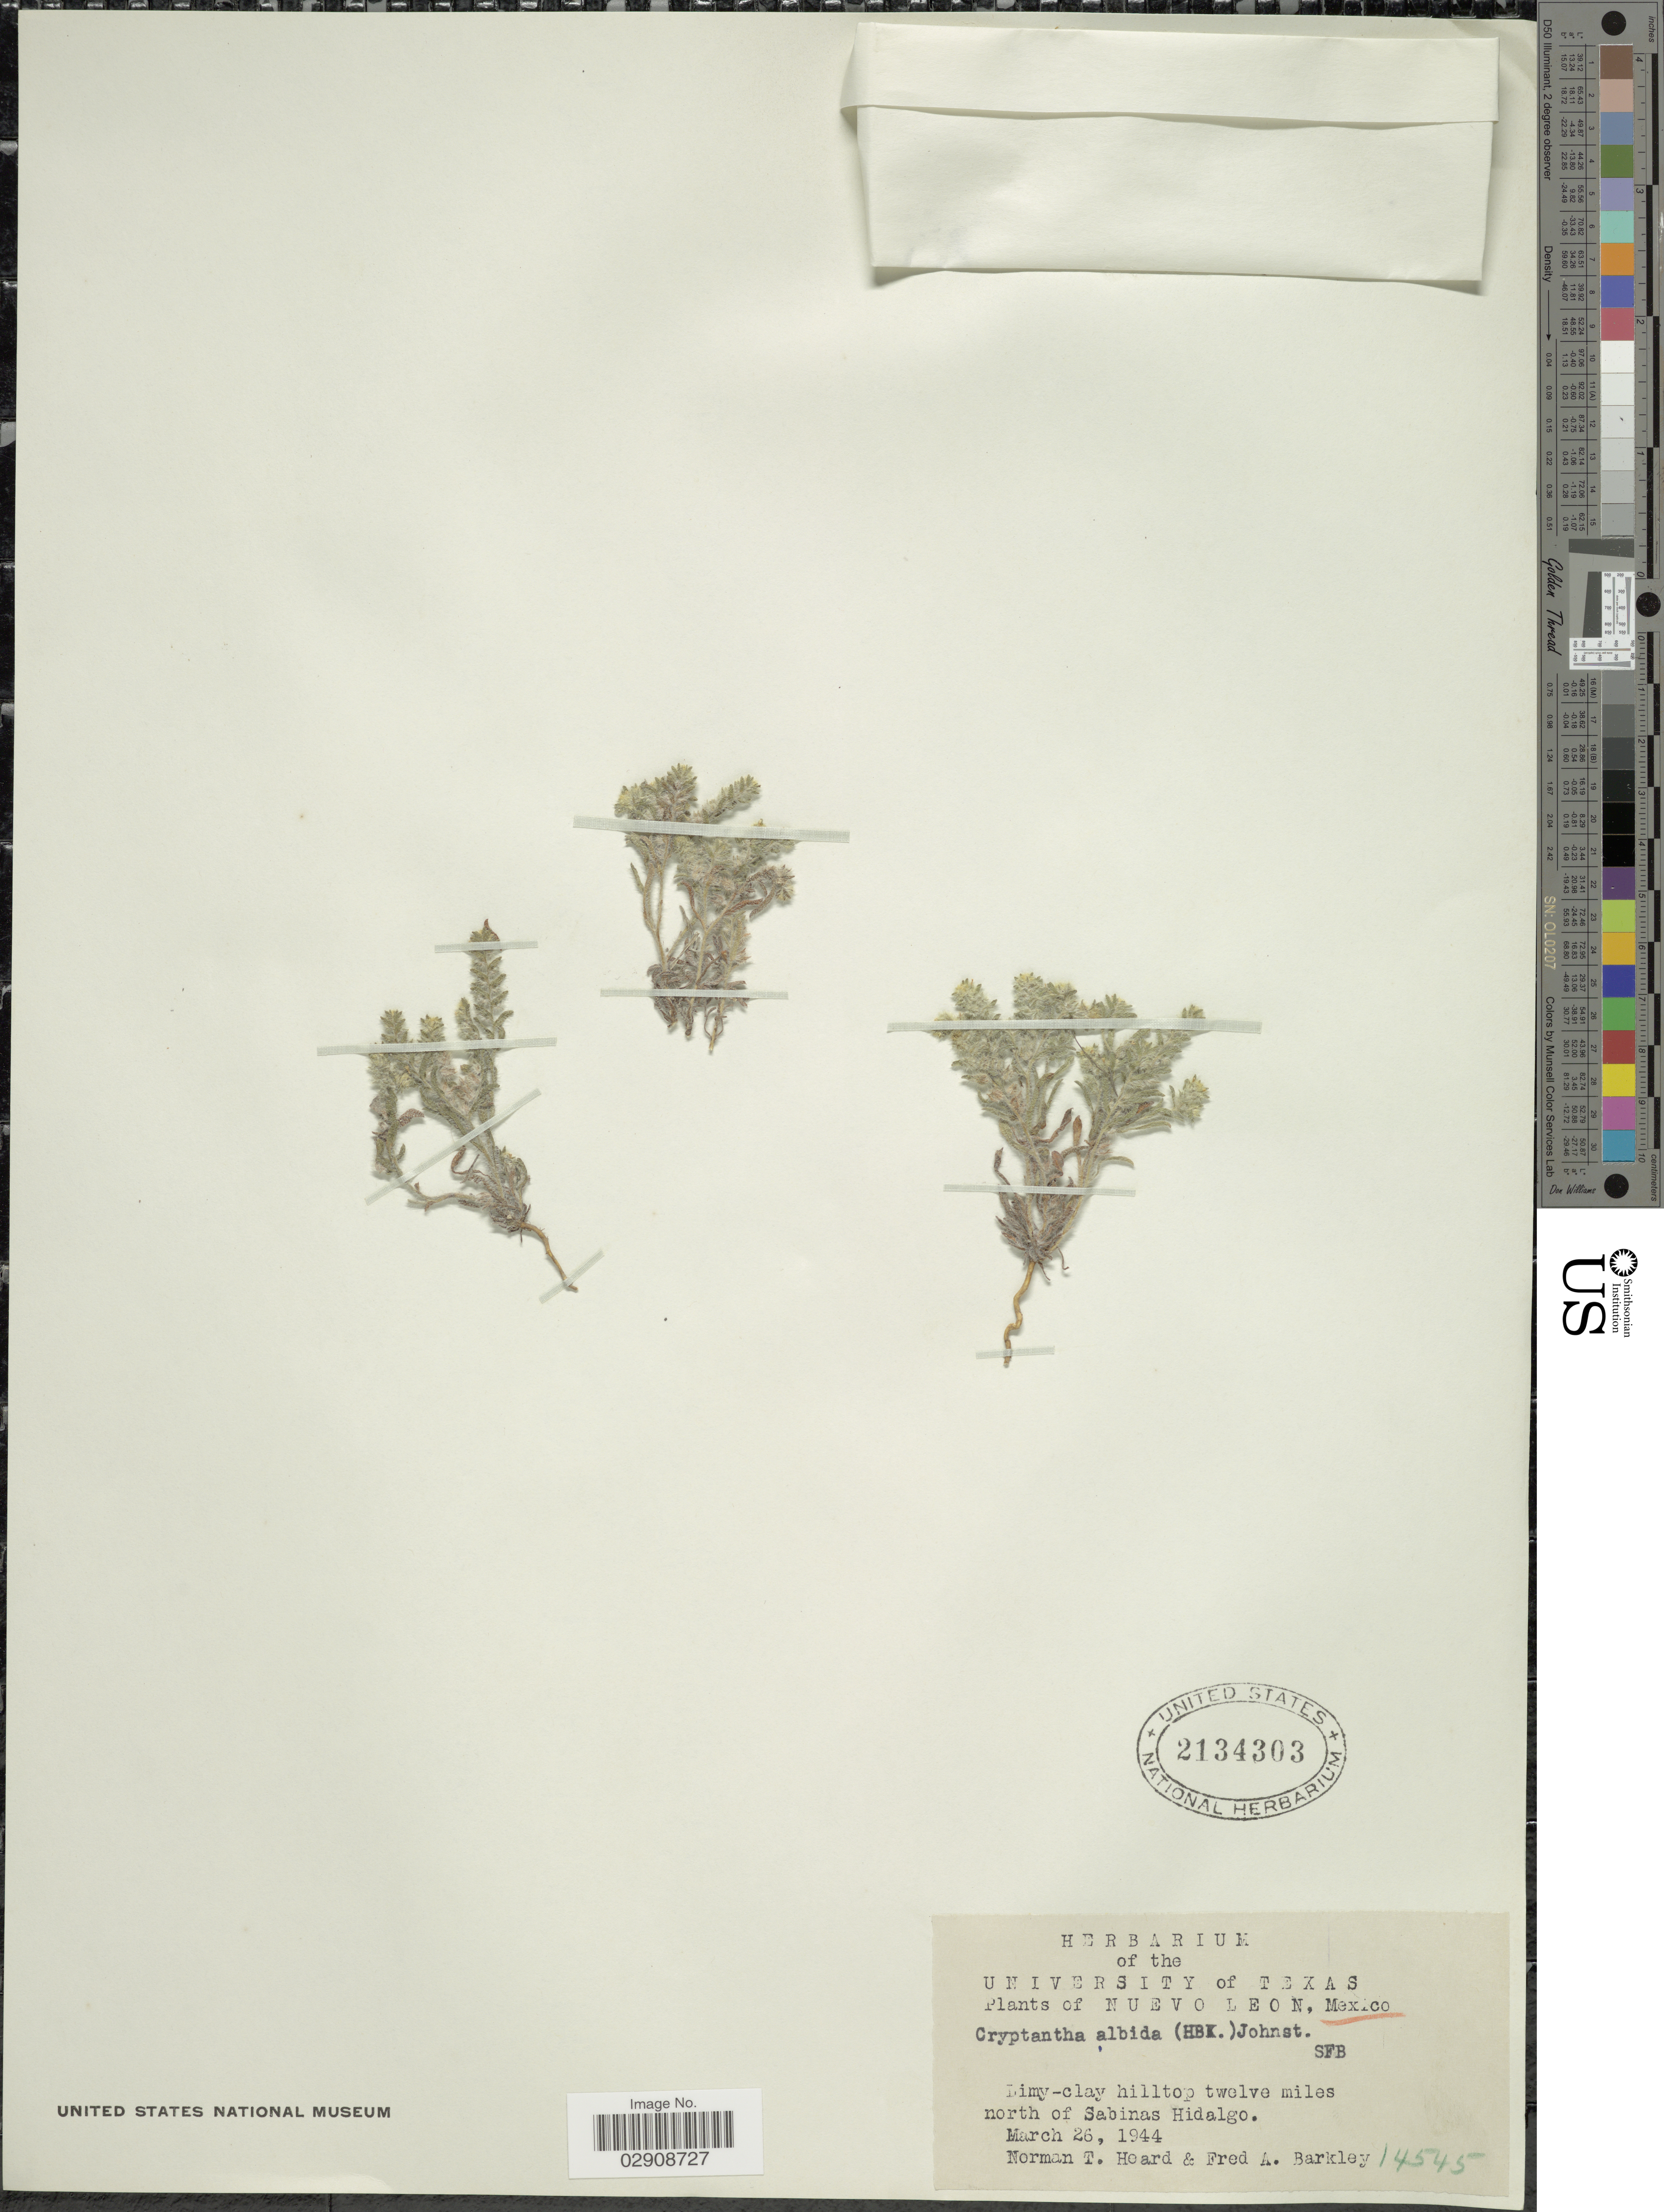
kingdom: Plantae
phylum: Tracheophyta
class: Magnoliopsida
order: Boraginales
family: Boraginaceae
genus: Cryptantha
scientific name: Cryptantha mexicana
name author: (Brandegee) I.M. Johnst.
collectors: N. Heard & F. A. Barkley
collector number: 14545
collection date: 1944-03-26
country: Mexico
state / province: Nuevo León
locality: Limy-clay hilltop twenty miles north of Sabinas Hidalgo.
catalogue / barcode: US 2134303